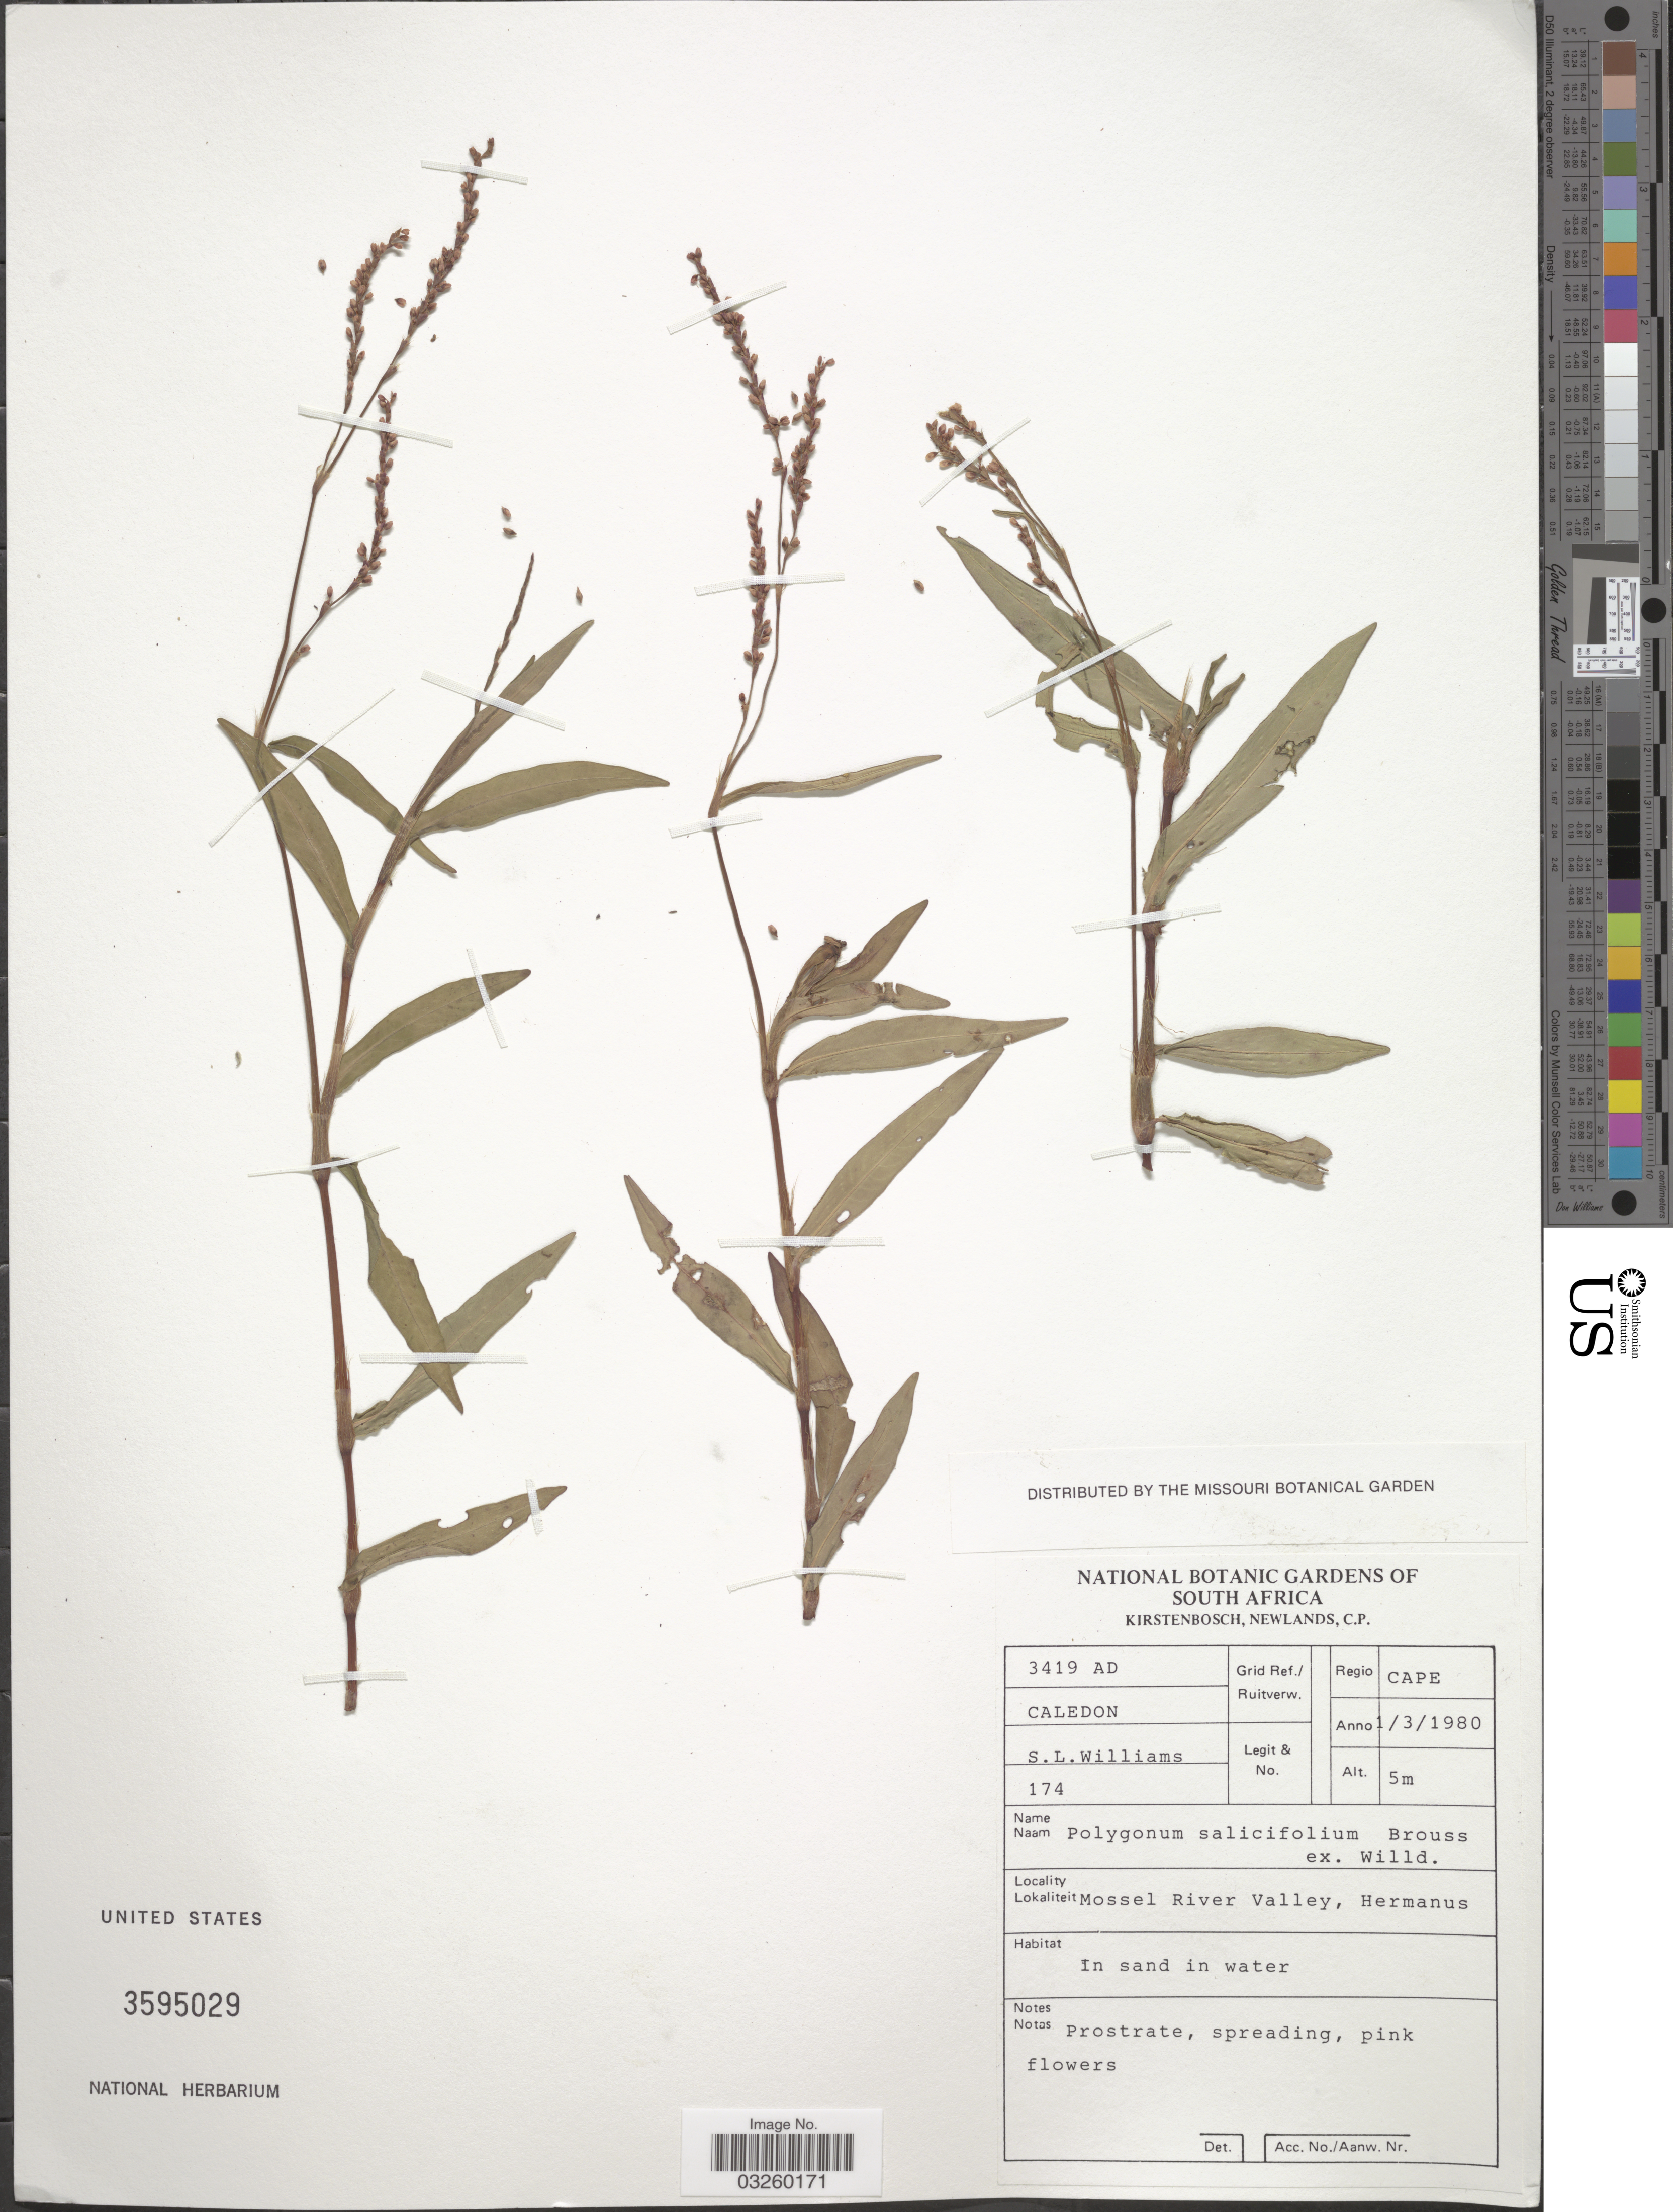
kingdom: Plantae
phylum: Tracheophyta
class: Magnoliopsida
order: Caryophyllales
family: Polygonaceae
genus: Polygonum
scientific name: Polygonum salicifolium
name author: Brouss. ex Willd.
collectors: S. L. Williams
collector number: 174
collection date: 1980-03-01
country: South Africa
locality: Grid. Ref./Ruitverw. 3419 AD Caledon. Regio Cape. Mossel River Valley, Hermanus.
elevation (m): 5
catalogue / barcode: US 3595029